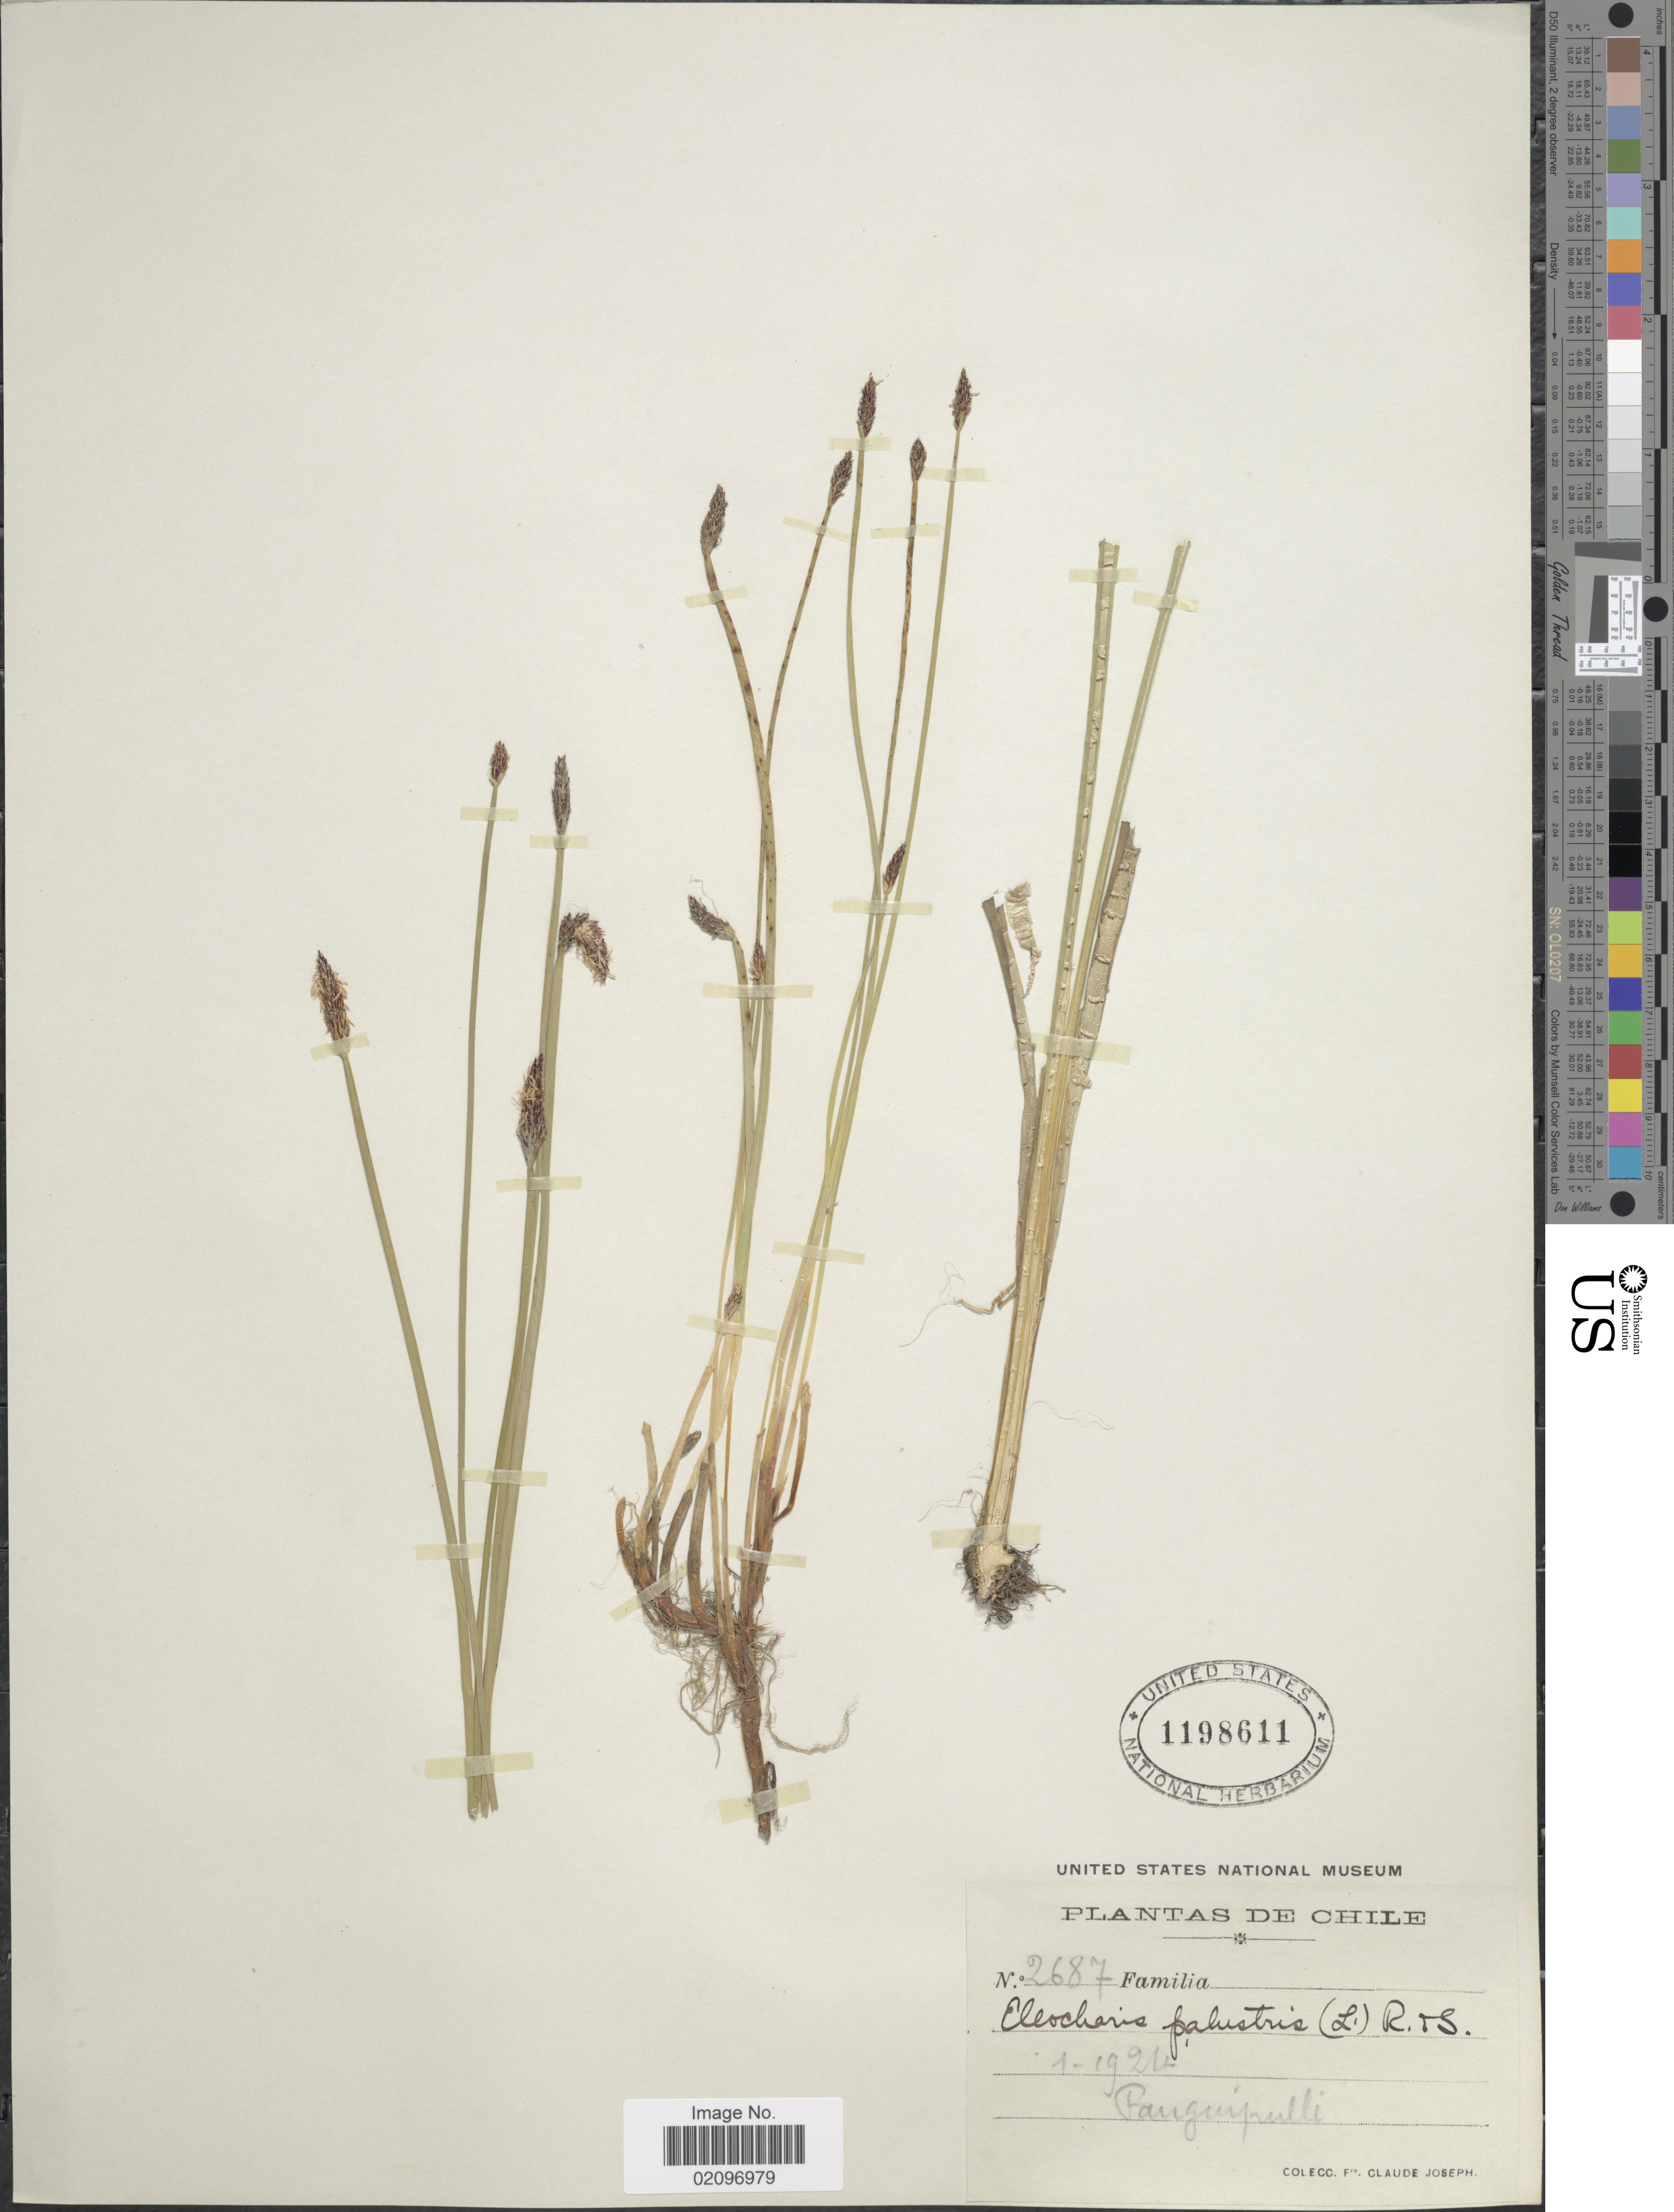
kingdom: Plantae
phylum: Tracheophyta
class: Liliopsida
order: Poales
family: Cyperaceae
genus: Eleocharis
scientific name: Eleocharis palustris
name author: (L.) Roem. & Schult.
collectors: Bro. Claude-Joseph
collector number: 2687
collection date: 1924-01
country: Chile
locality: Panguipulli.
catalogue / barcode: US 1198611